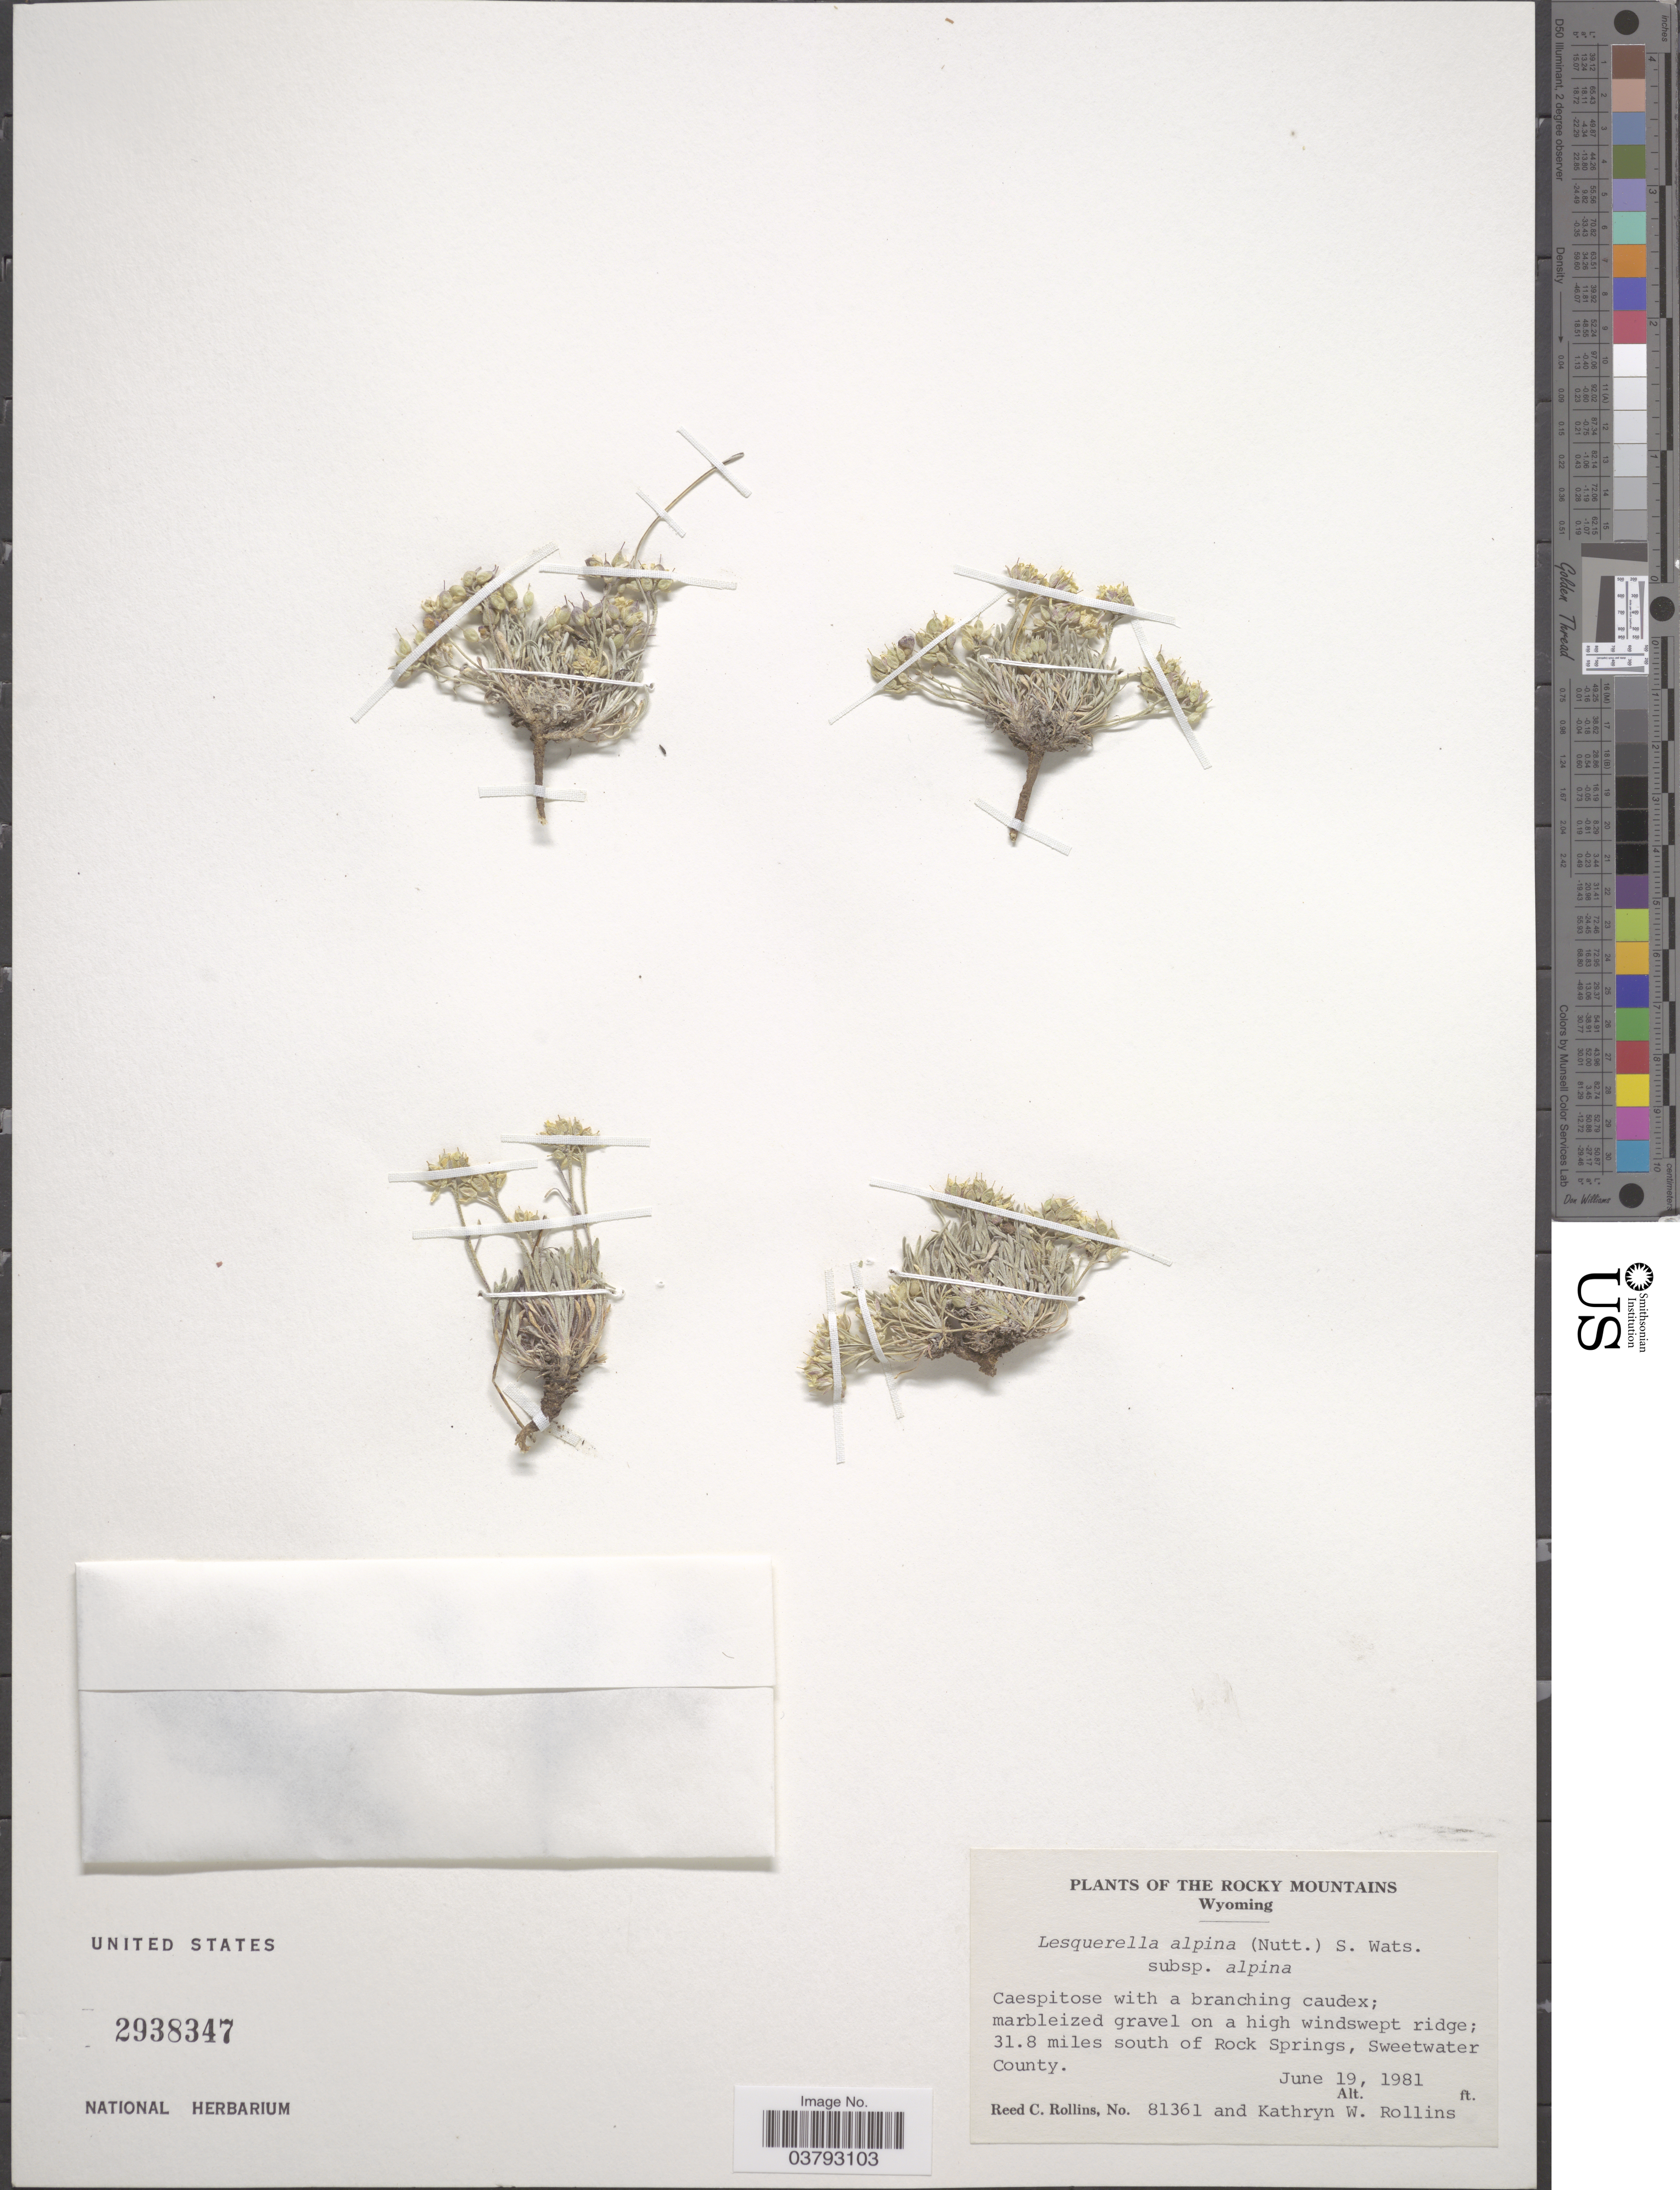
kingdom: Plantae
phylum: Tracheophyta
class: Magnoliopsida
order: Brassicales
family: Brassicaceae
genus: Lesquerella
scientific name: Lesquerella alpina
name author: (Nutt.) S. Watson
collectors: R. C. Rollins & K. W. Rollins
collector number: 81361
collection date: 1981-06-19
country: United States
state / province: Wyoming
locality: The Rocky Mountains. 31.8 miles south of Rock Springs, Sweetwater County.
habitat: marbelized gravel on a high windswept ridge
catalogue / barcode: US 2938347